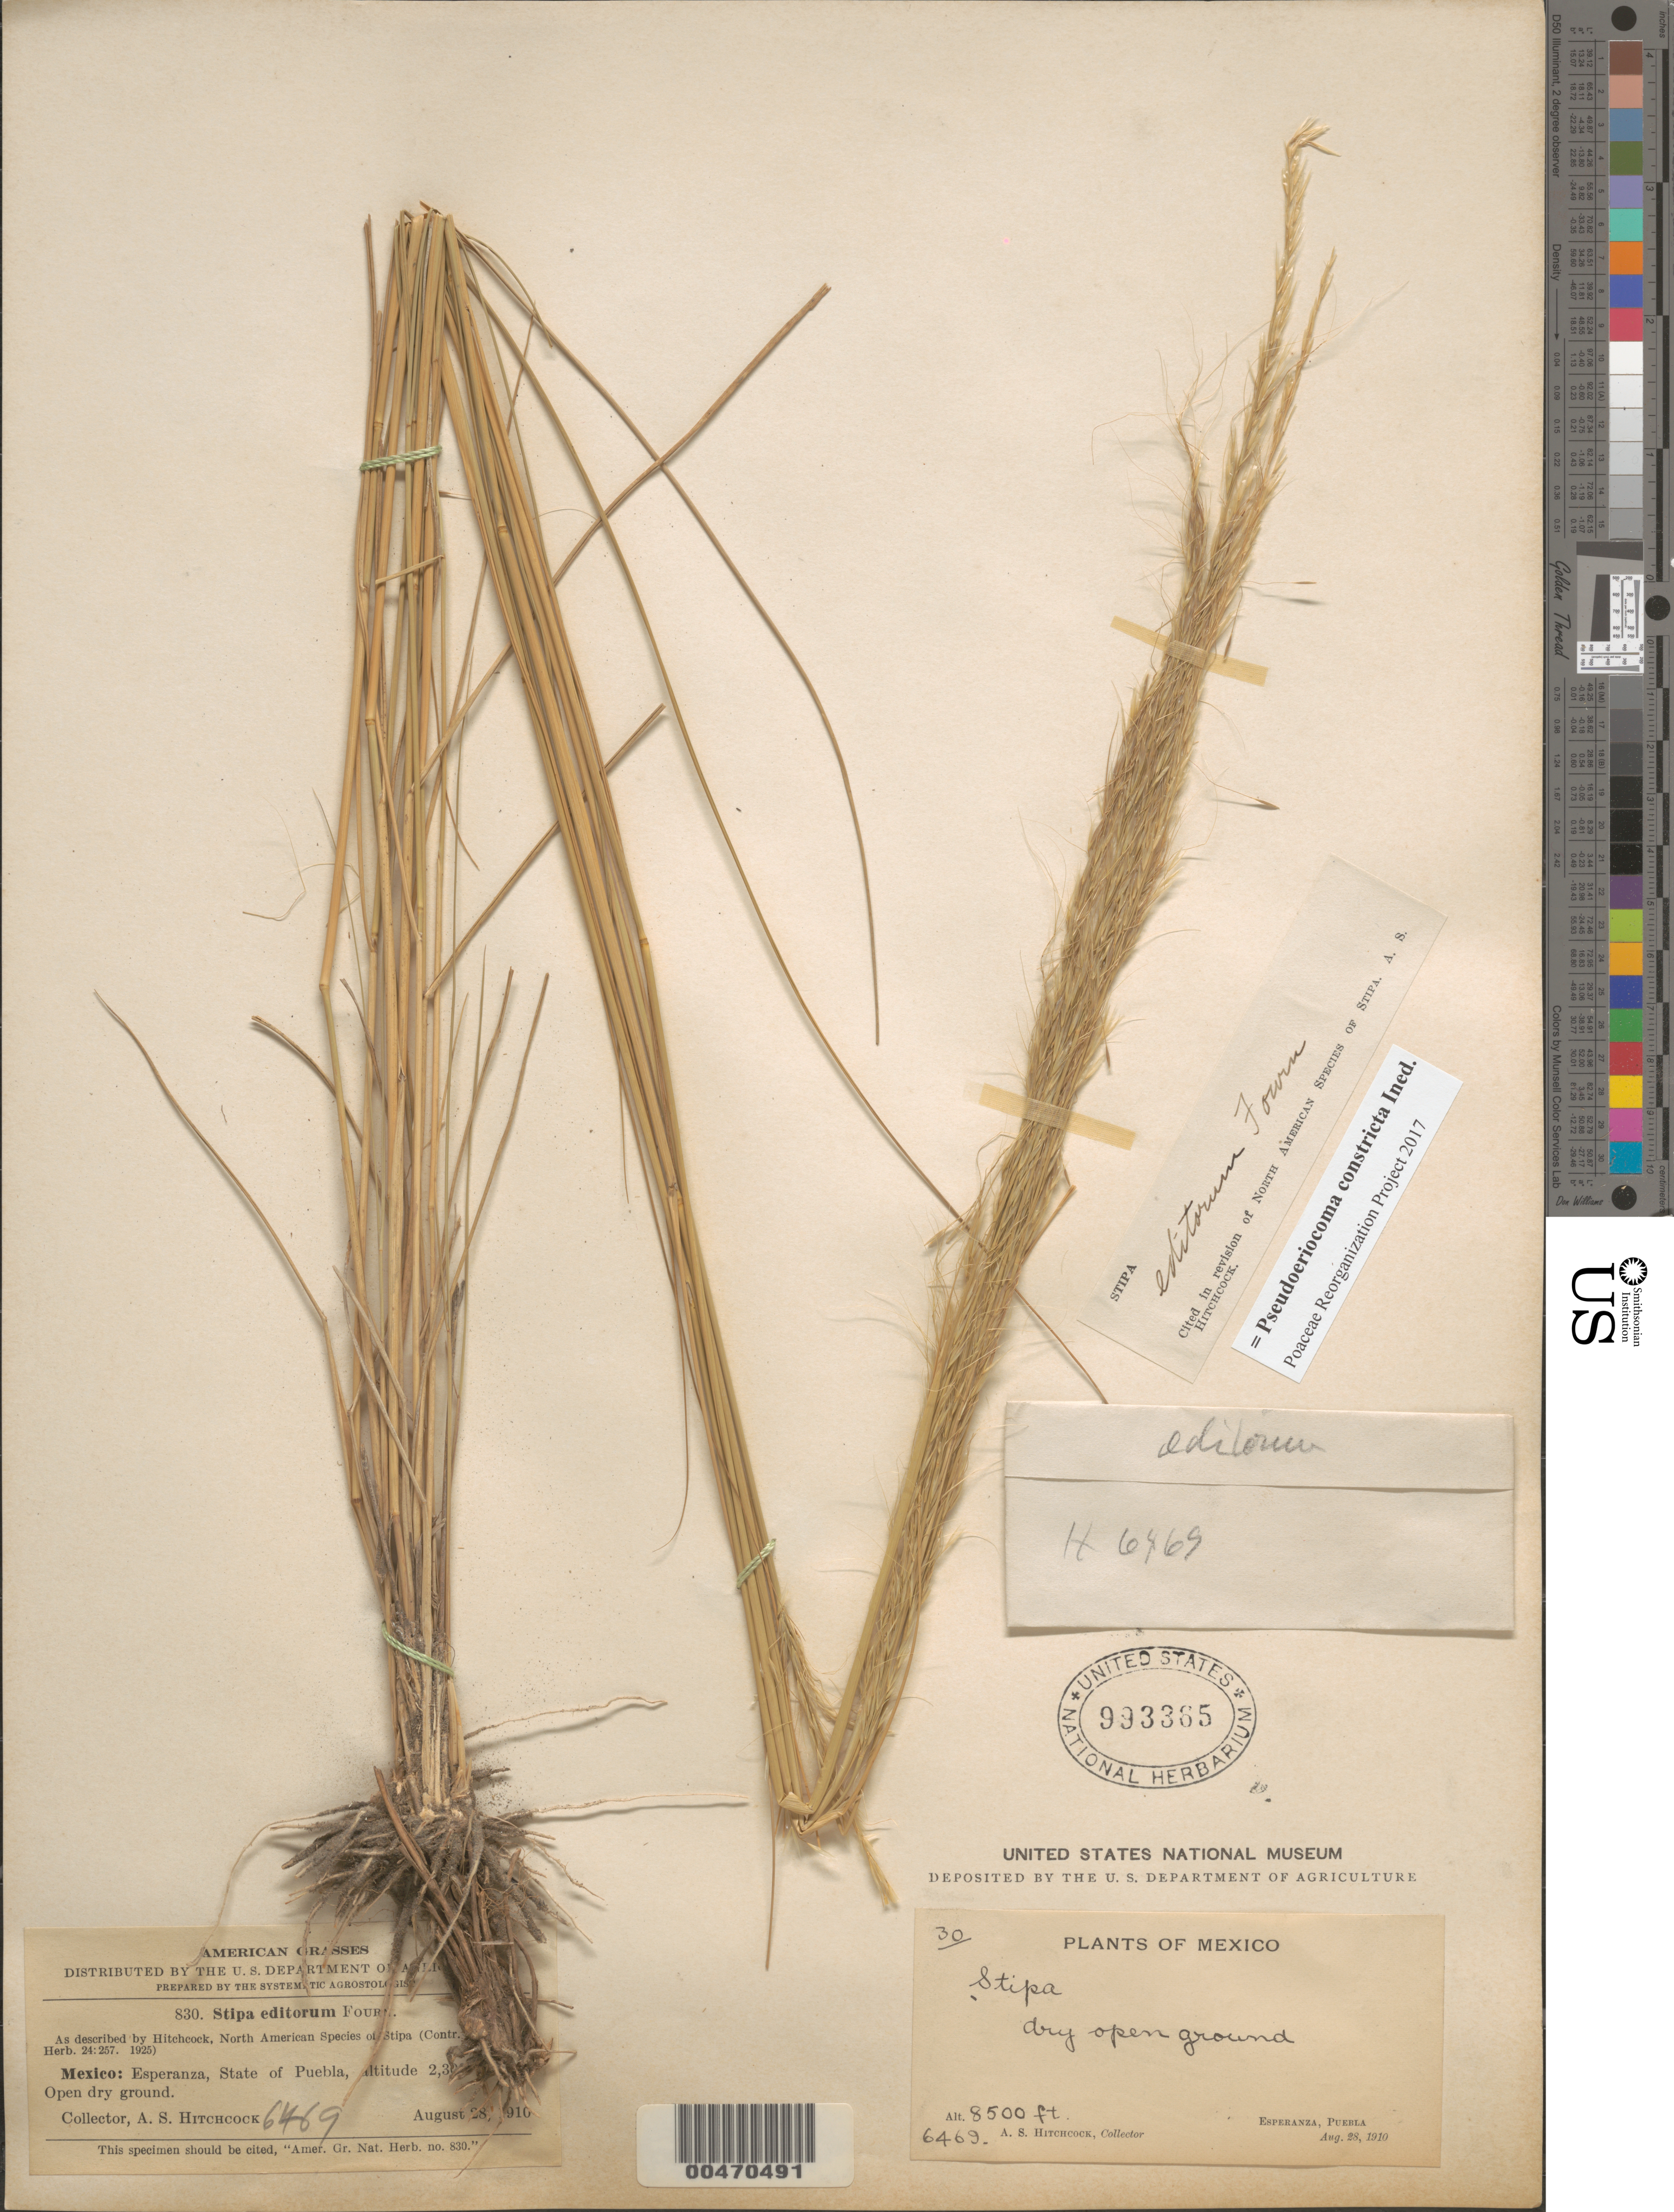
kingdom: Plantae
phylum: Tracheophyta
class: Liliopsida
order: Poales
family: Poaceae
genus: Pseudoeriocoma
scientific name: Pseudoeriocoma constricta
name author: (Kunth) Romasch.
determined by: Poaceae Reorganization Project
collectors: A. S. Hitchcock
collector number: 6469/30/830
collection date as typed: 23 Aug 1910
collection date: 1910-08-23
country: Mexico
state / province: Puebla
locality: Esperanza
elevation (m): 2300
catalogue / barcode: US 993365